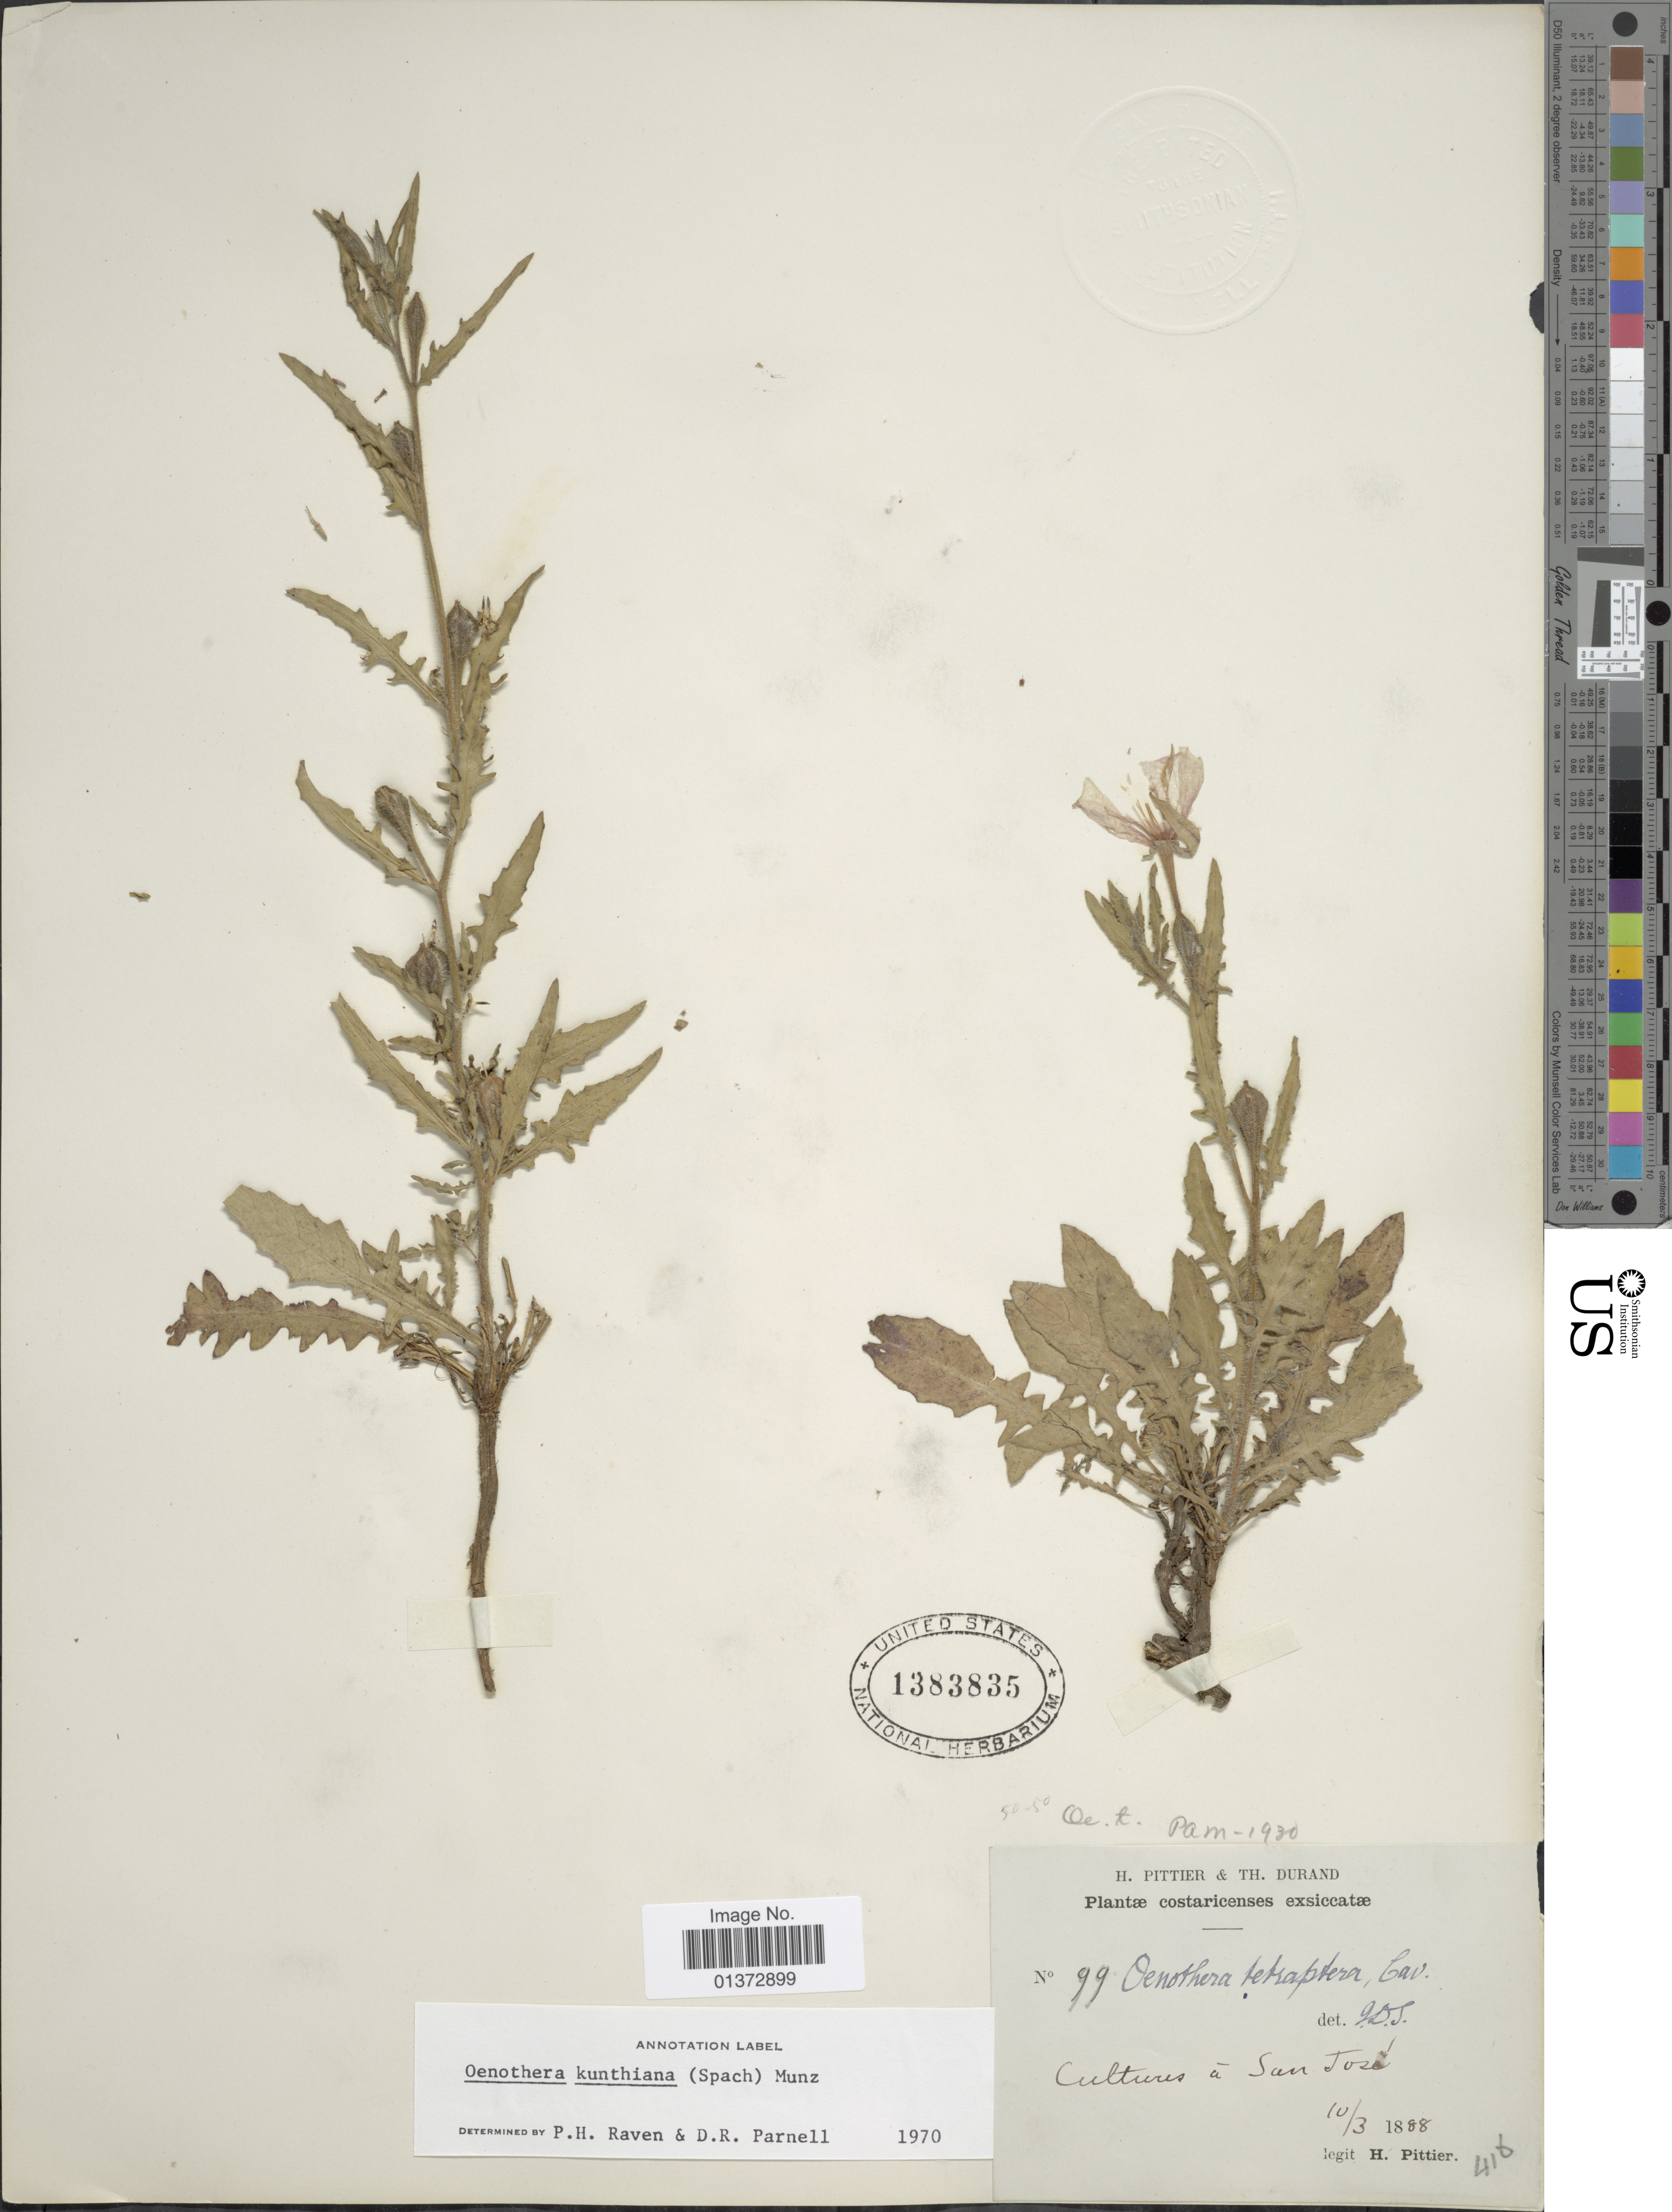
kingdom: Plantae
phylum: Tracheophyta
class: Magnoliopsida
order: Myrtales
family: Onagraceae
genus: Oenothera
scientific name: Oenothera kunthiana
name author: (Spach) Munz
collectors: H. F. Pittier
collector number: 99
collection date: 1888-03-10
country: Costa Rica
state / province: San José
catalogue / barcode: US 1383835